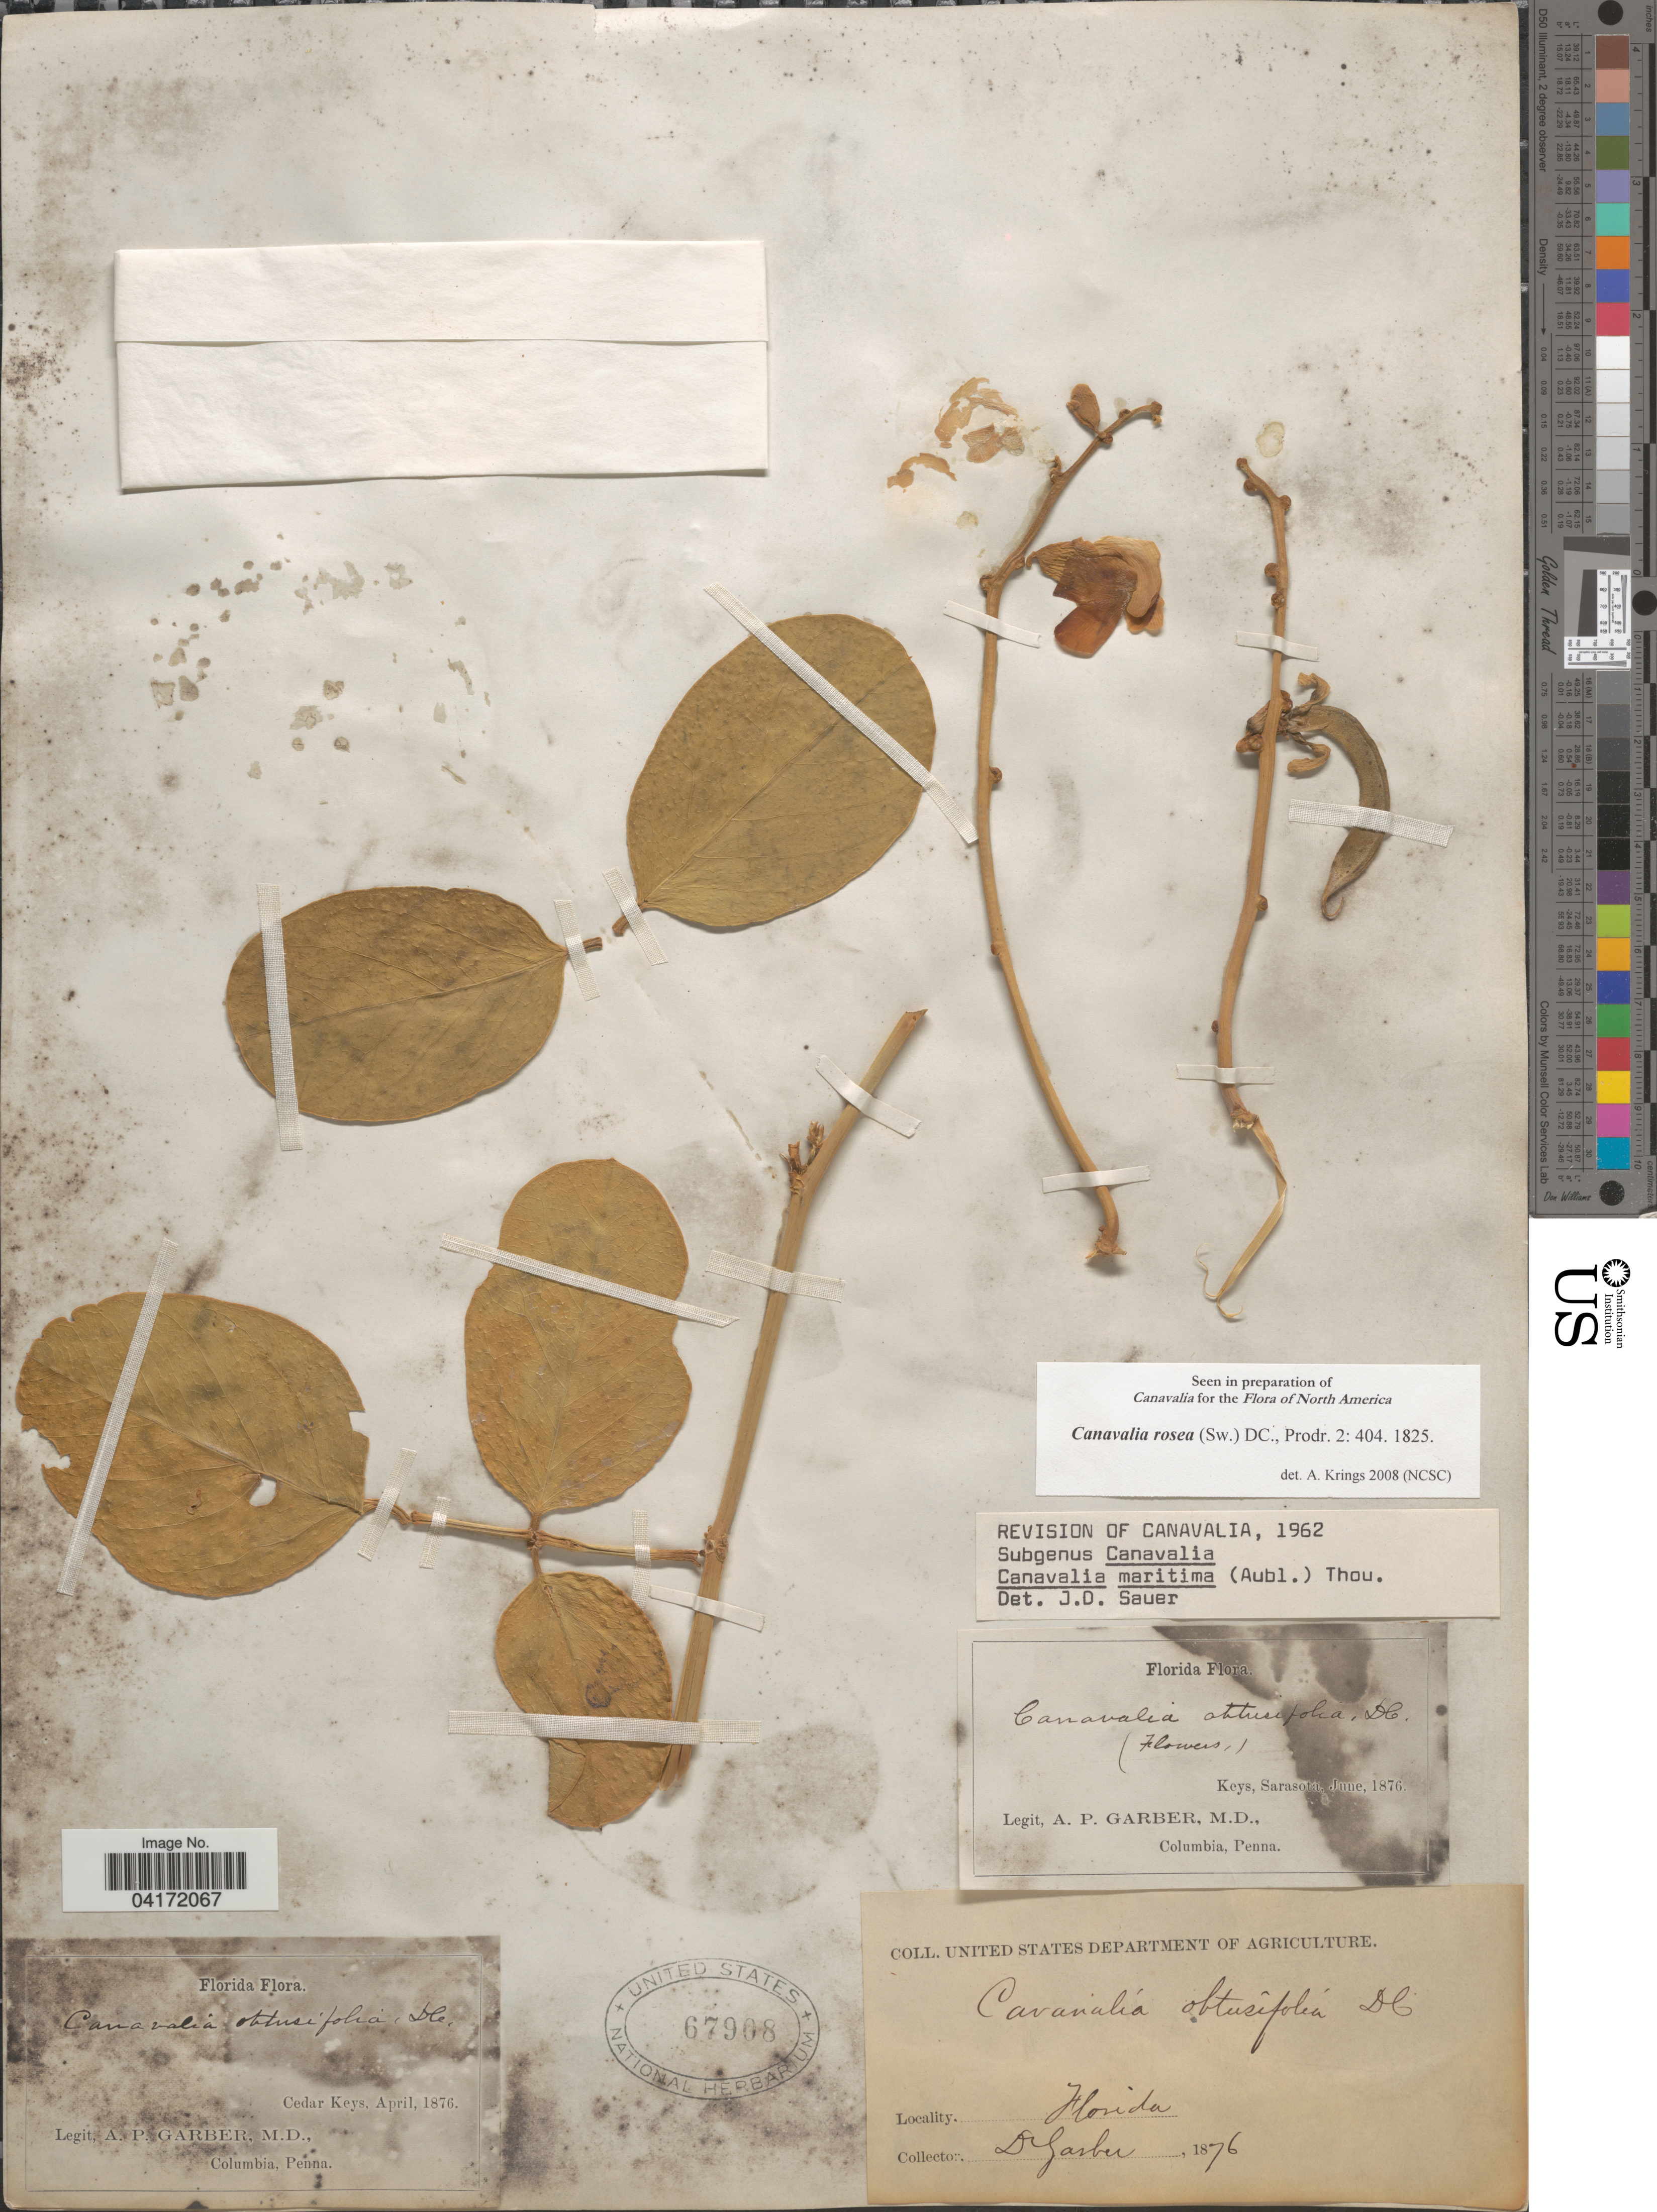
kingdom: Plantae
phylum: Tracheophyta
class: Magnoliopsida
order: Fabales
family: Fabaceae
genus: Canavalia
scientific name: Canavalia rosea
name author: (Sw.) DC.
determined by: Krings, A.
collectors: A. P. Garber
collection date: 1876-04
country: United States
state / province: Florida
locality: Cedar Keys.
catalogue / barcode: US 67908